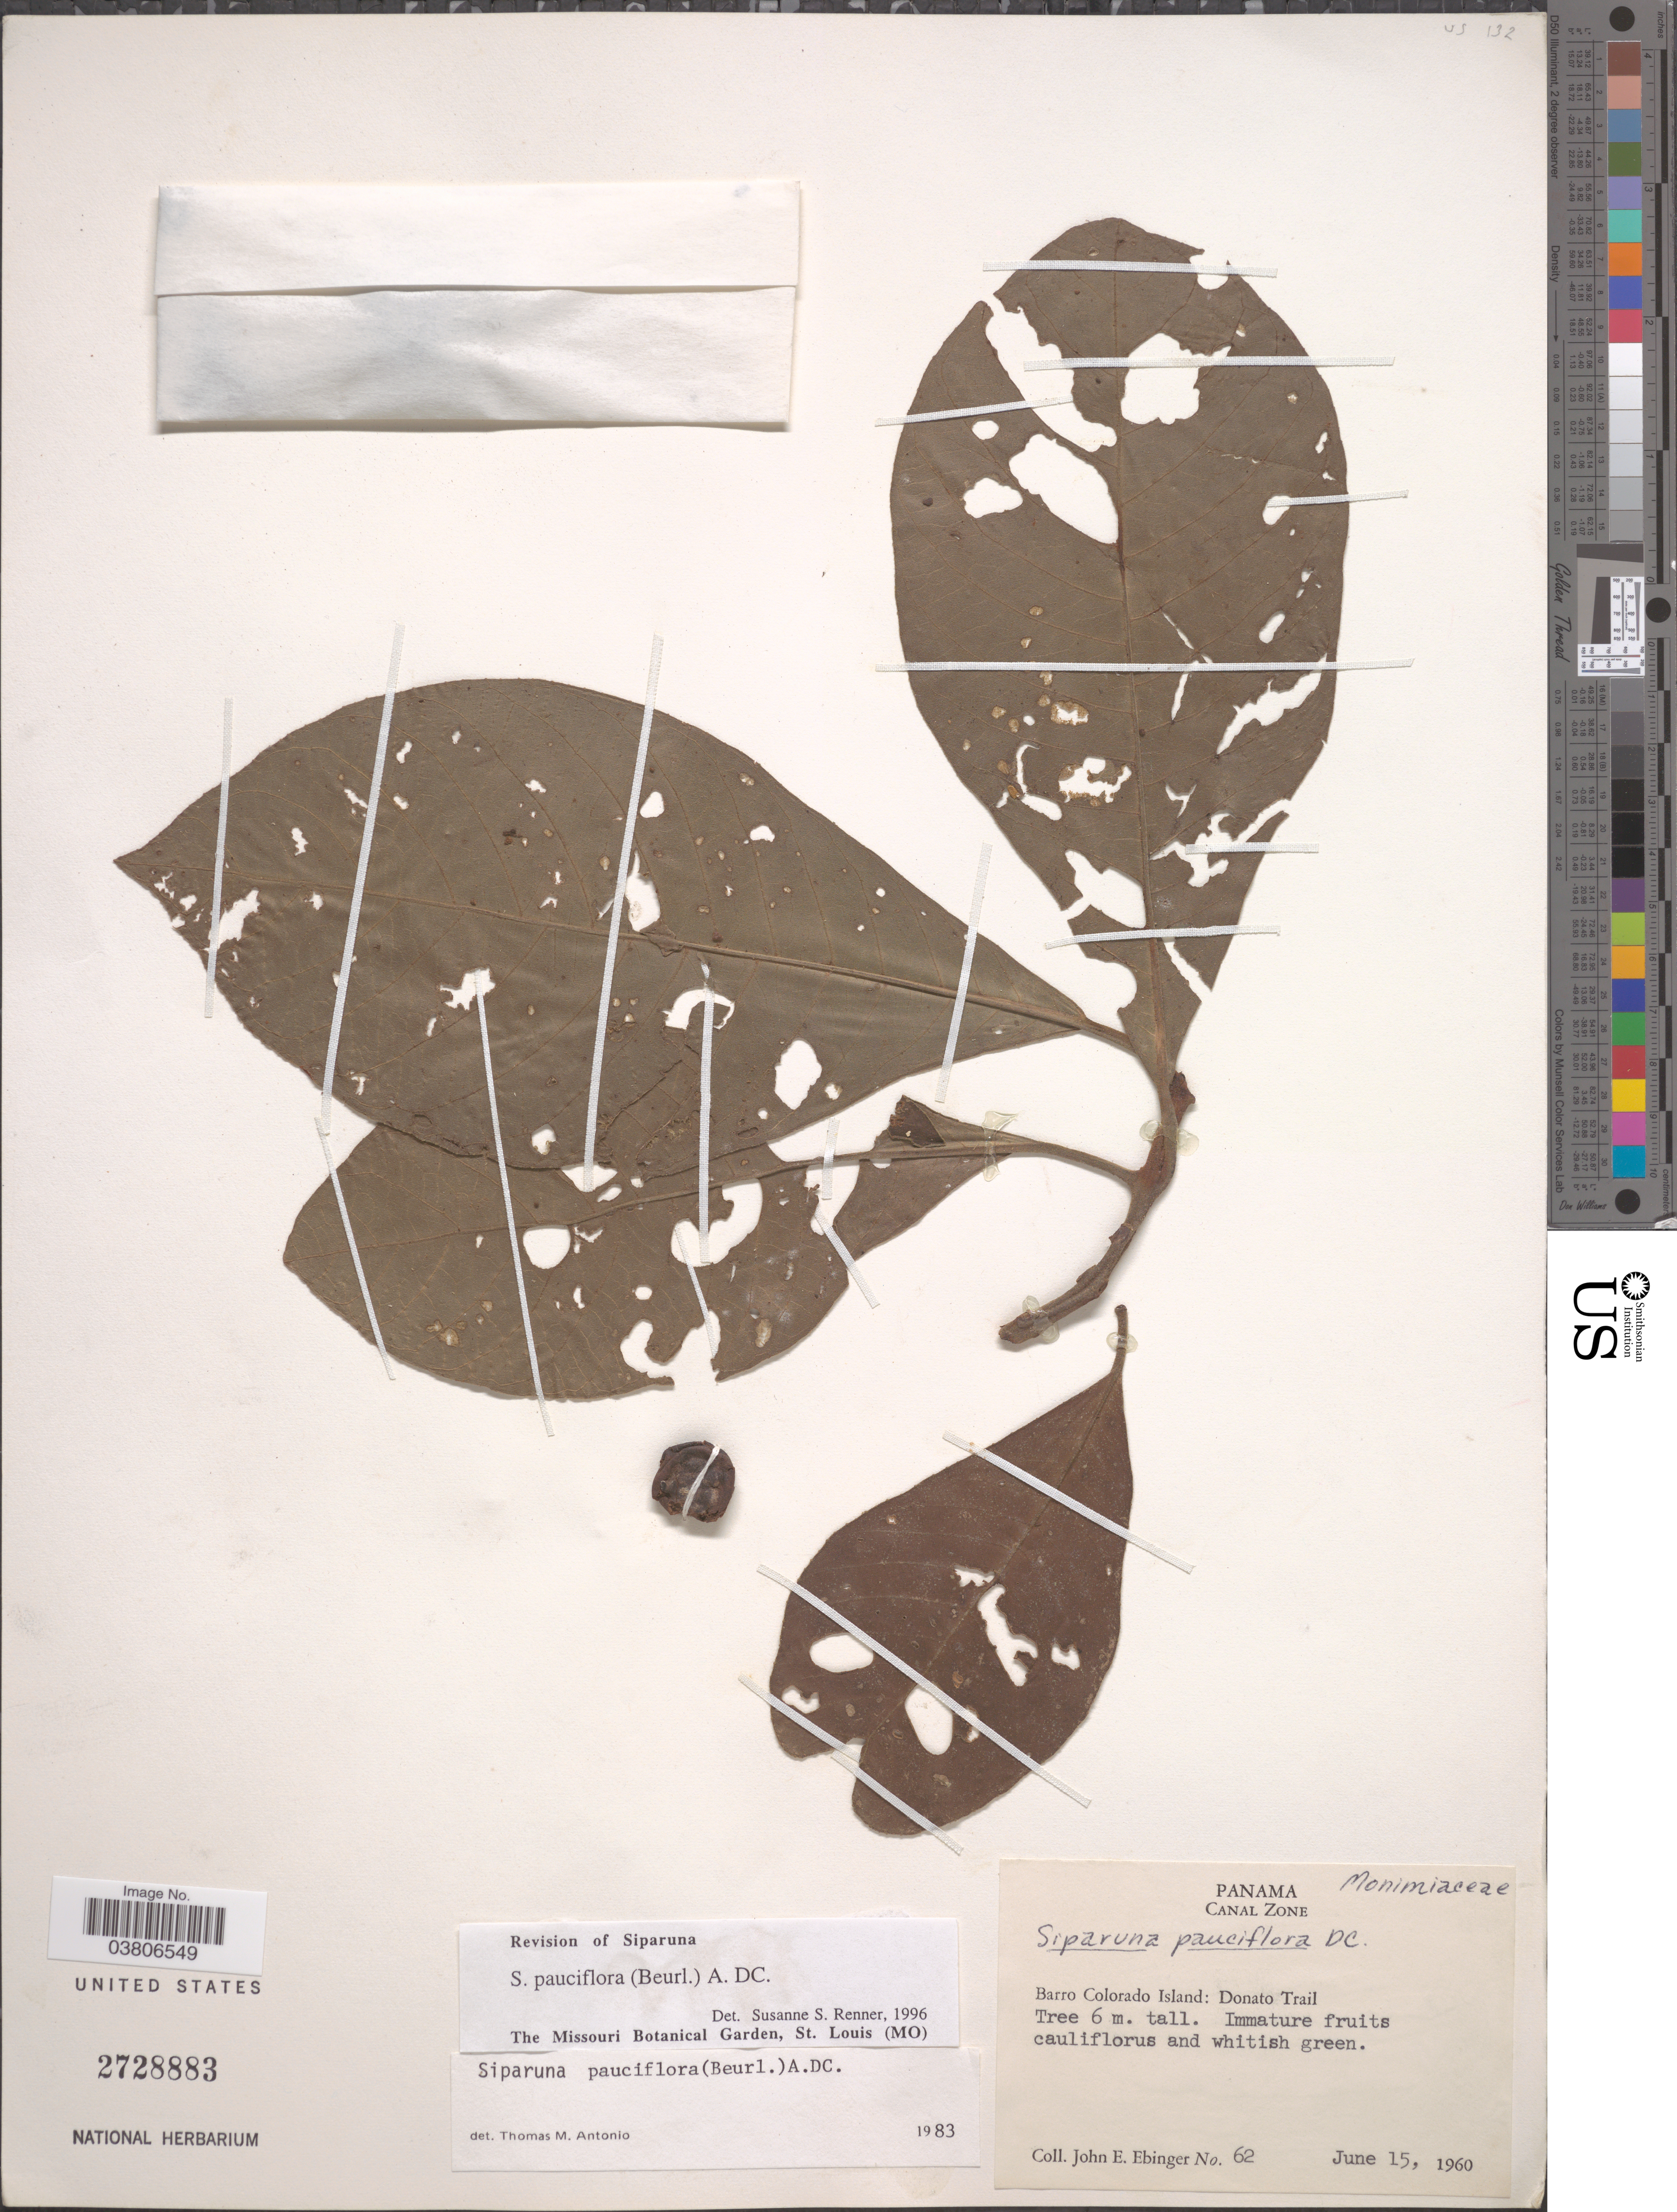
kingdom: Plantae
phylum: Tracheophyta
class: Magnoliopsida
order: Laurales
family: Siparunaceae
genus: Siparuna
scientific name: Siparuna pauciflora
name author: (Beurling) A. DC.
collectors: J. Ebinger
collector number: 62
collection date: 1960-06-15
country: Panama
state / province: Panamá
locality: Canal Zone. Barro Colorado Island: Donato Trail.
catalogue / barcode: US 2728883